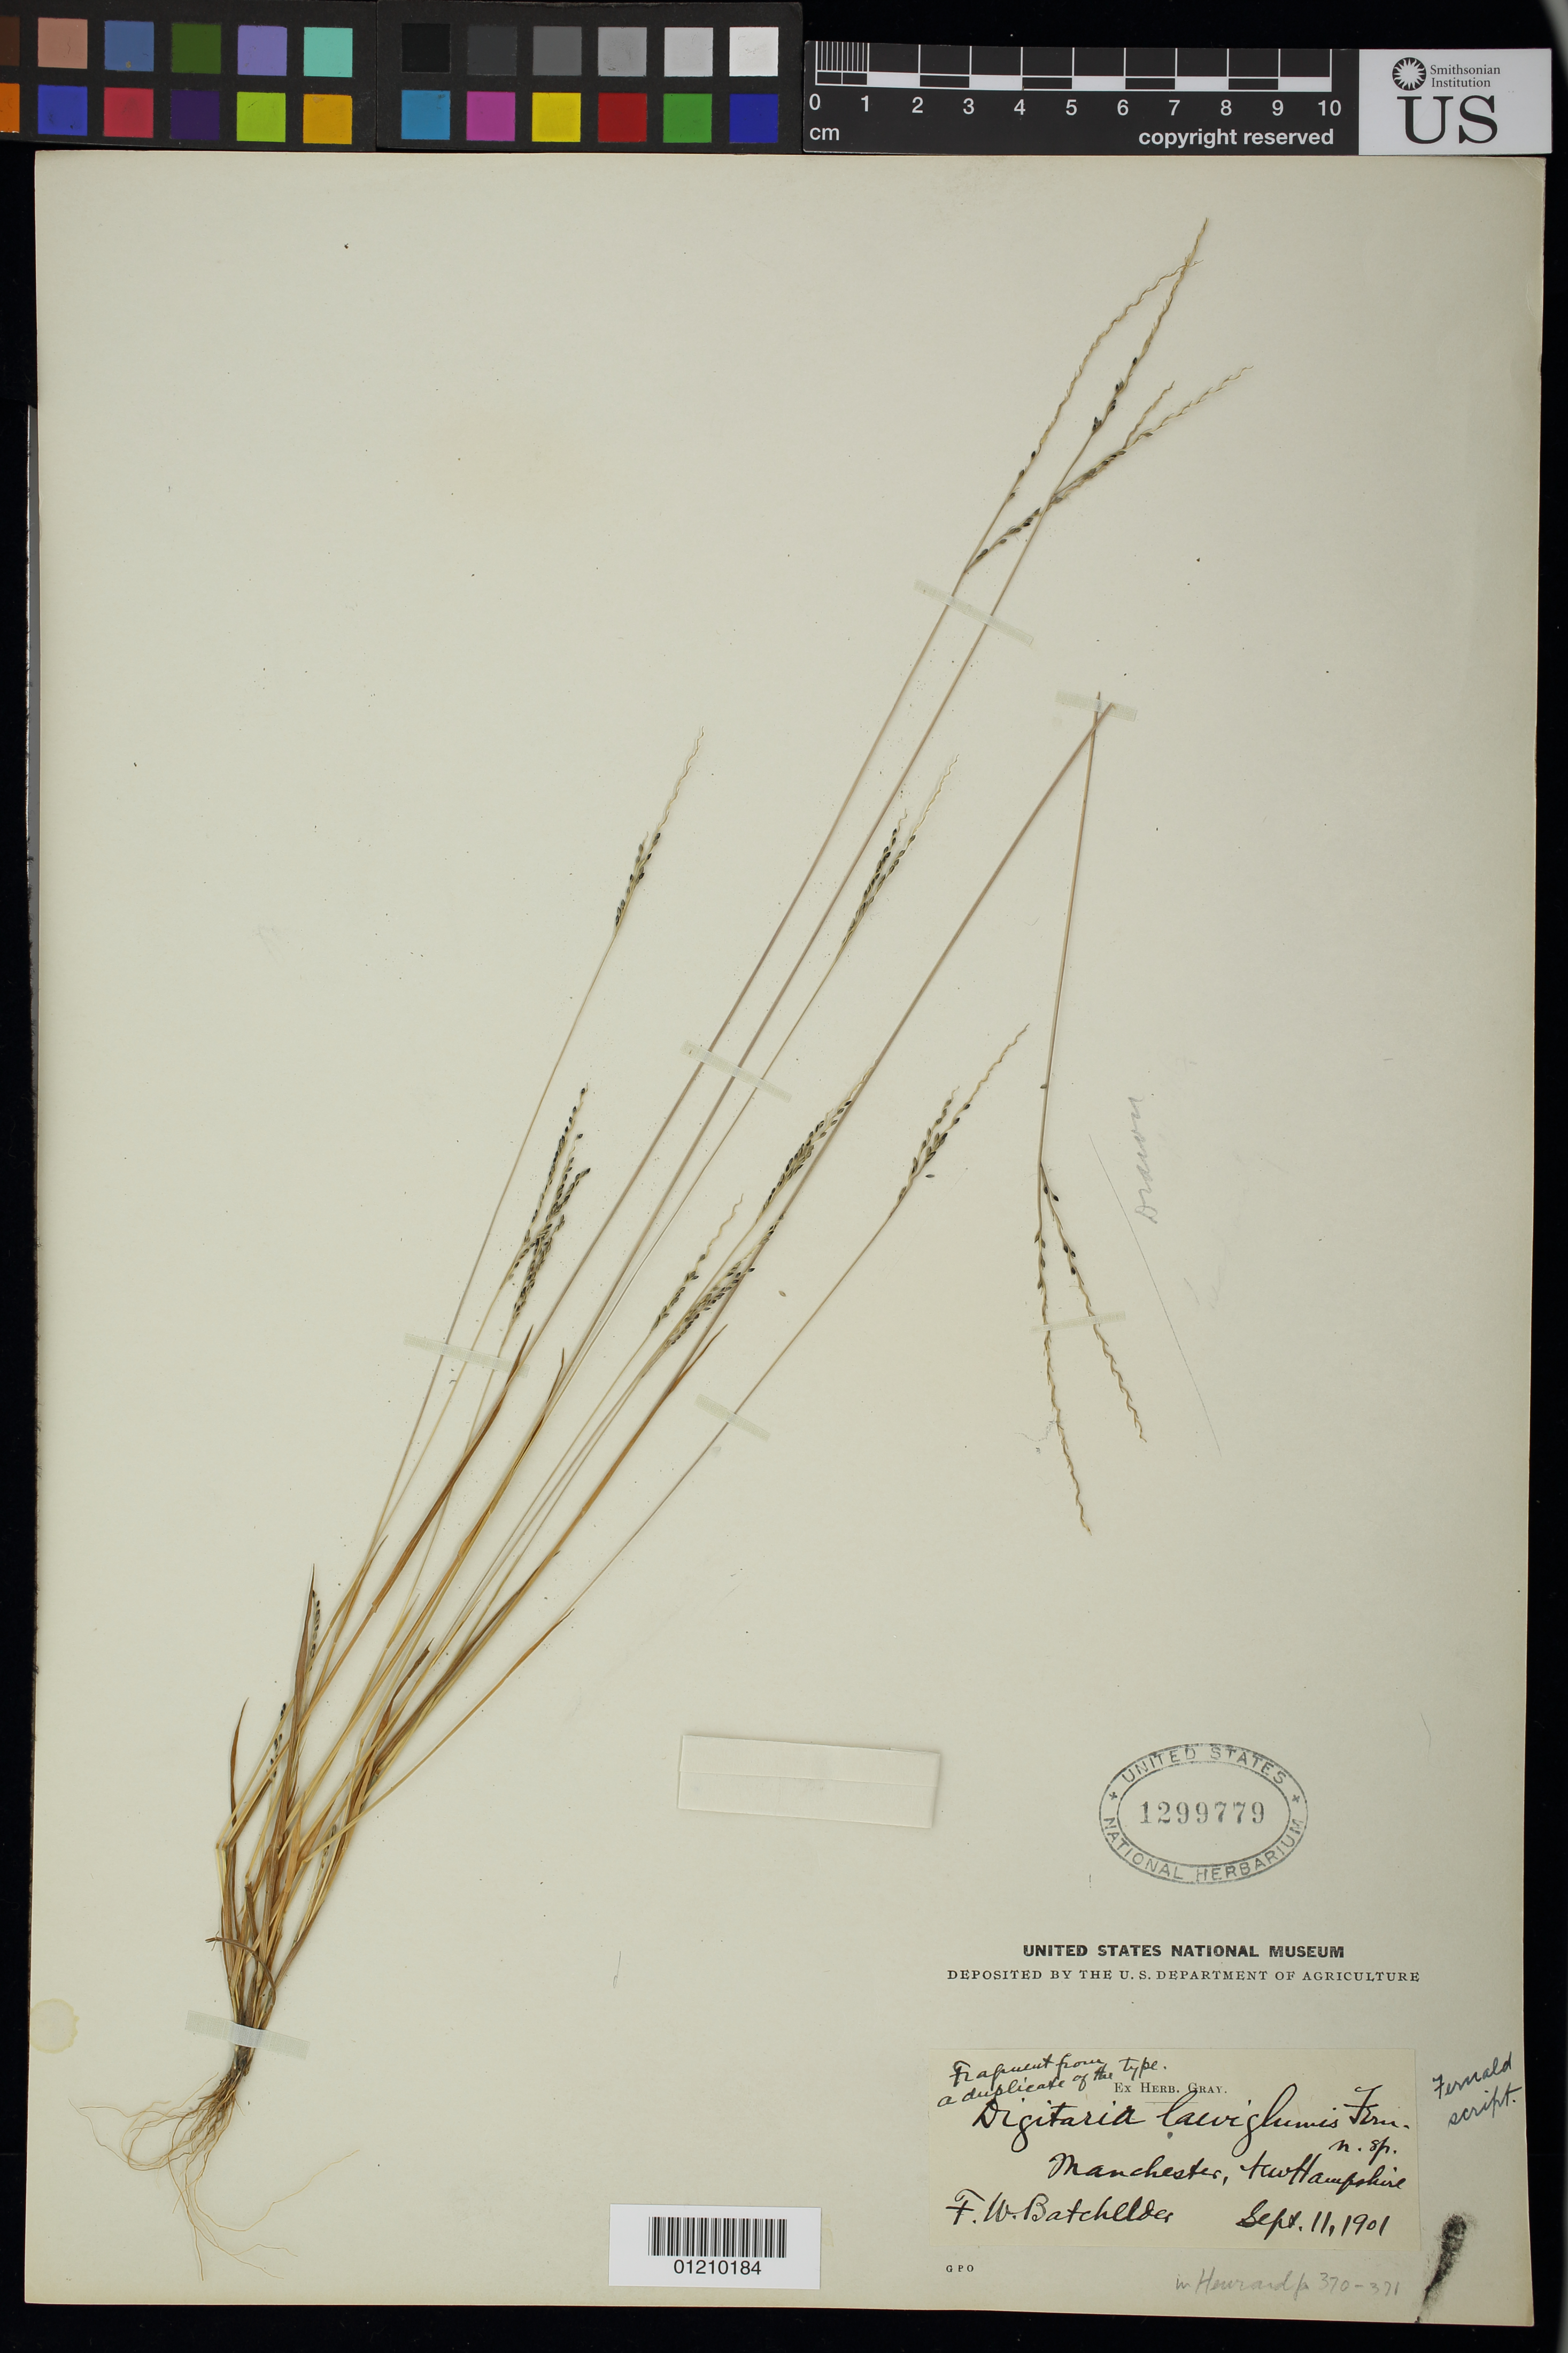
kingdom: Plantae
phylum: Tracheophyta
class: Liliopsida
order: Poales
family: Poaceae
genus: Digitaria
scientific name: Digitaria laeviglumis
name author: Fernald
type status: Isotype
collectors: F. Batchelder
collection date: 1901-09-11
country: United States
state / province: New Hampshire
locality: Manchester.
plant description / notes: Fragmentary material of type specimen ex herb. Gray.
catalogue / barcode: US 1299779